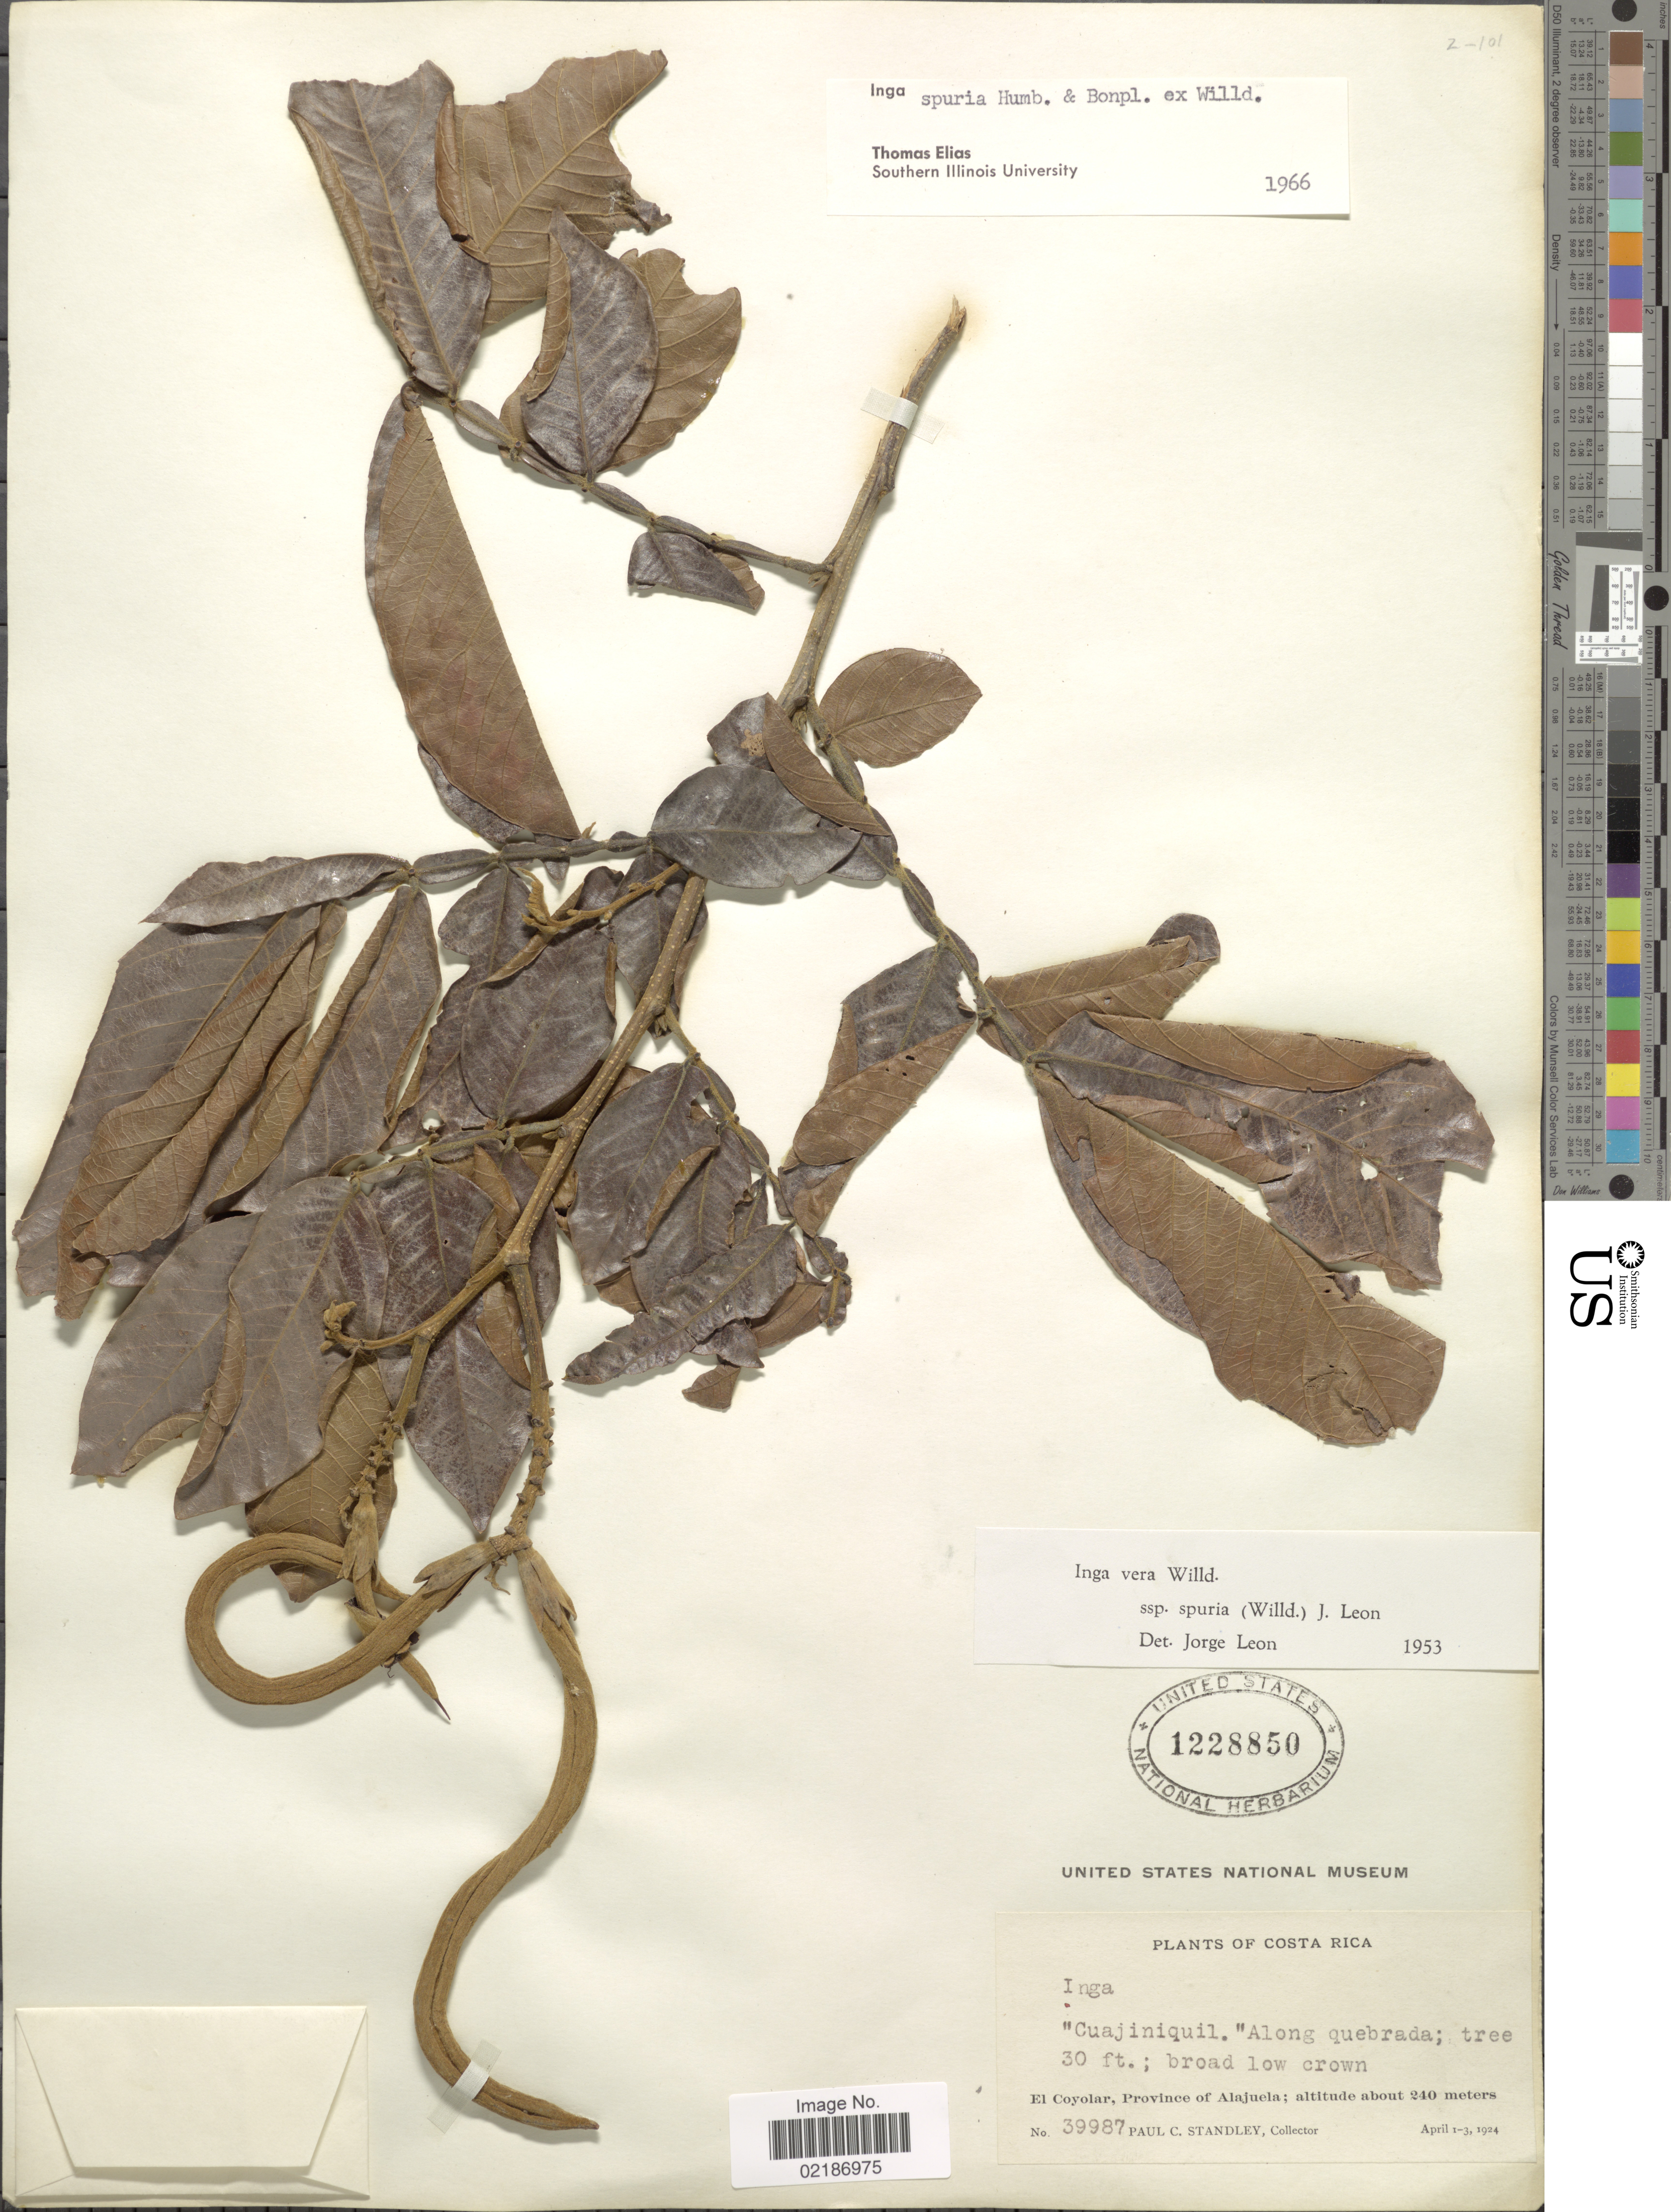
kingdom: Plantae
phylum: Tracheophyta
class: Magnoliopsida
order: Fabales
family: Fabaceae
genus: Inga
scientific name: Inga vera subsp. vera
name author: Willd.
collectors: P. C. Standley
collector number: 39987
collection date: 1924-04-01/1924-04-03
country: Costa Rica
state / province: Alajuela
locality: El Coyolar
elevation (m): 240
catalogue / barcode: US 1228850